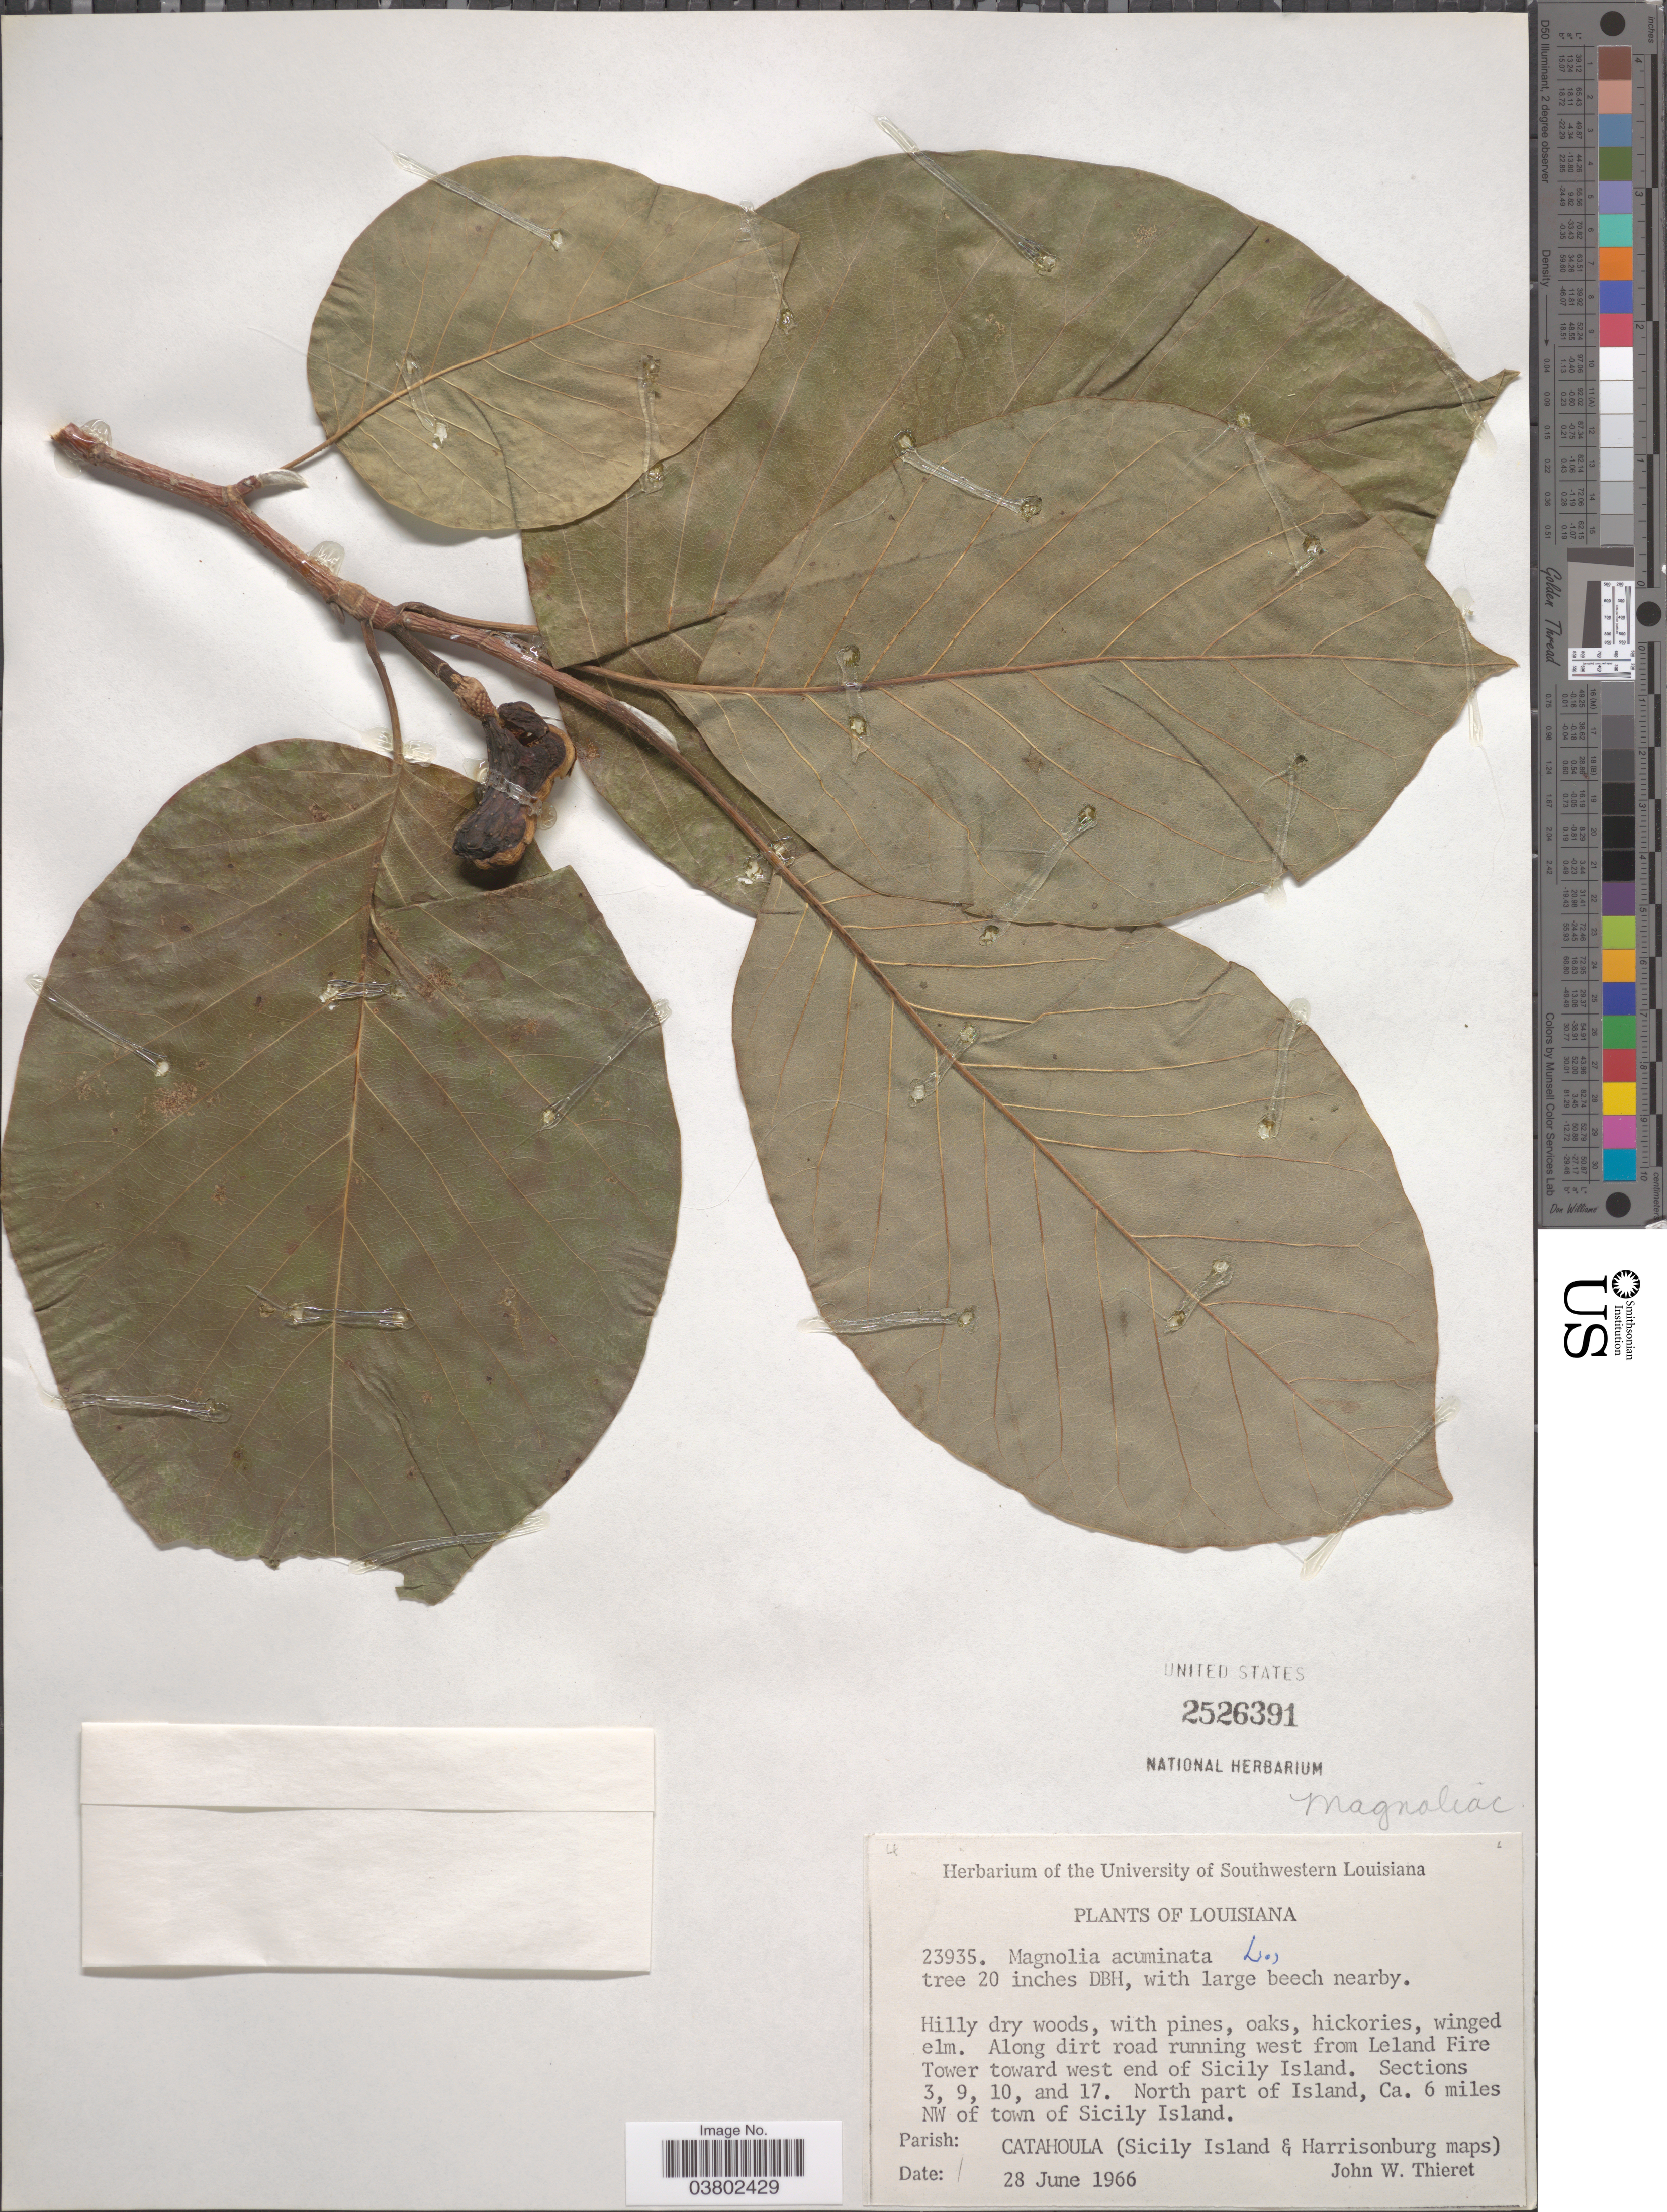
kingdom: Plantae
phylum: Tracheophyta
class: Magnoliopsida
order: Magnoliales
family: Magnoliaceae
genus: Magnolia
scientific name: Magnolia acuminata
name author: (L.) L.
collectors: J. W. Thieret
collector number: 23935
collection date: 1966-06-28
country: United States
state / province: Louisiana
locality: Along dirt road running west from Leland Fire Tower toward west end of Sicily Island. Sections 3, 9, 10 and 17. North part of Island, Ca. 6 miles NW of town of Sicily Island. Praish: Catahoula (Sicily Island & Harrisonburg maps).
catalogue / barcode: US 2526391